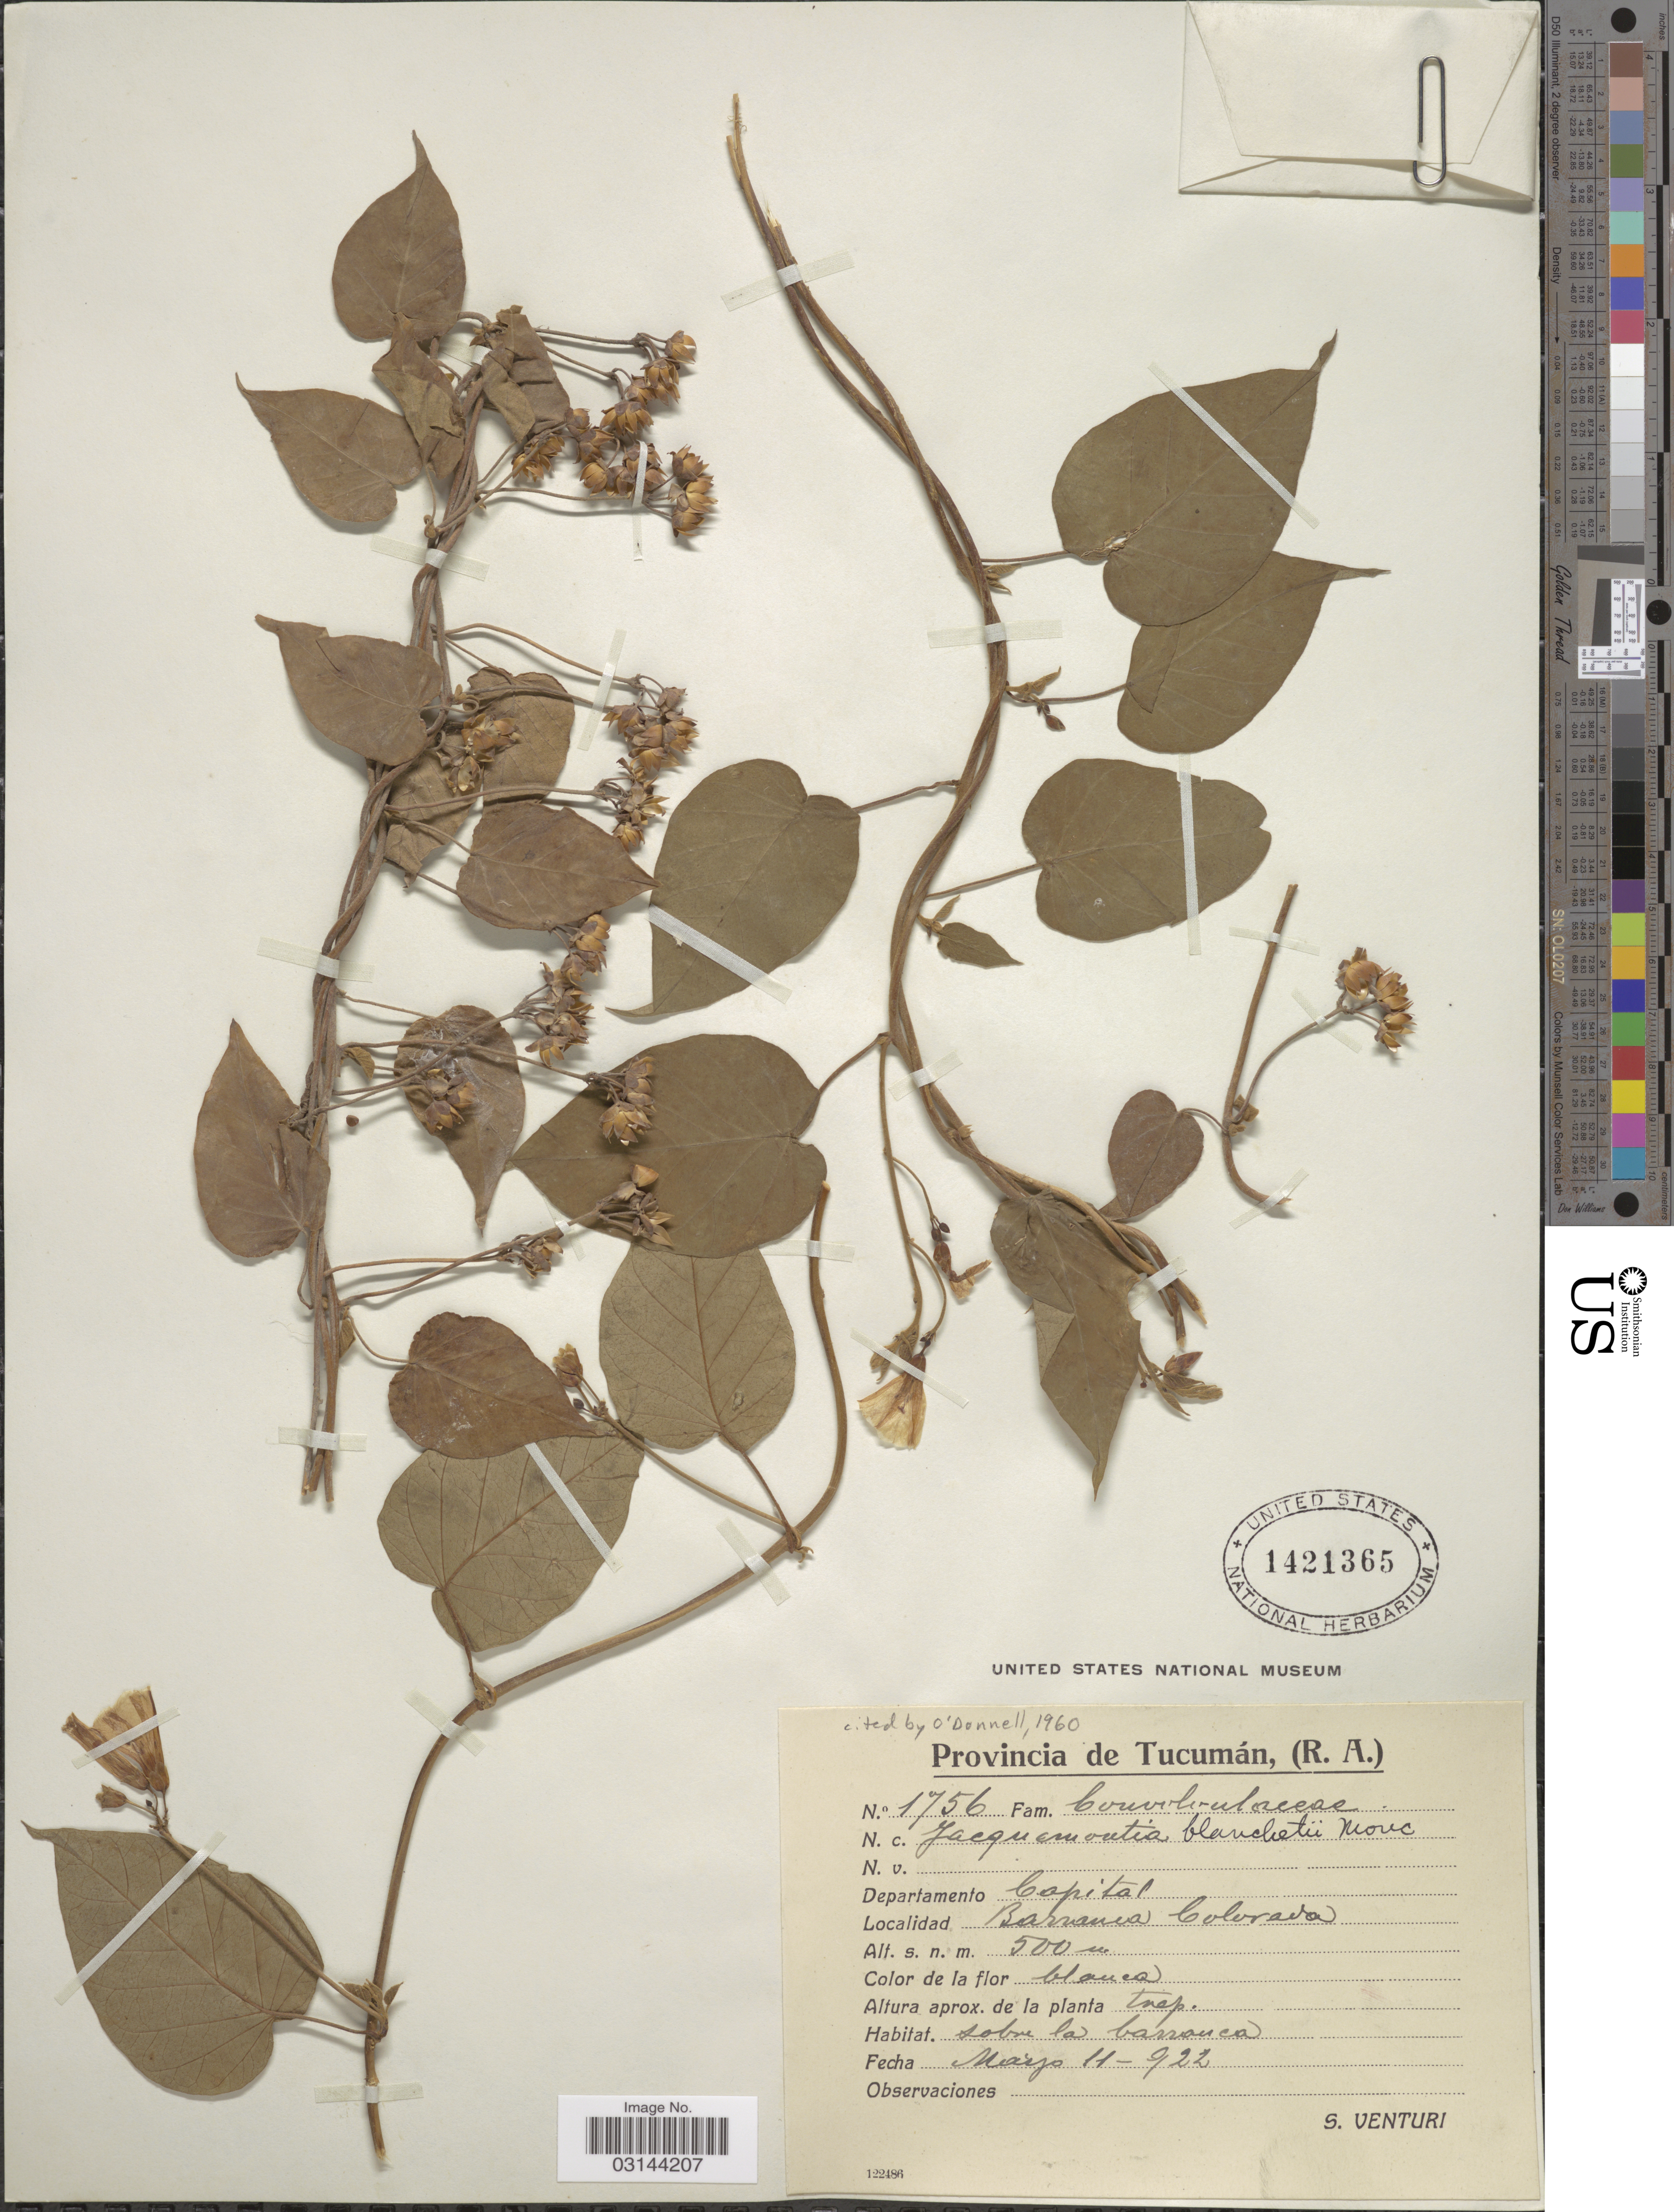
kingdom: Plantae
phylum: Tracheophyta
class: Magnoliopsida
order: Solanales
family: Convolvulaceae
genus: Jacquemontia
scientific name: Jacquemontia blanchetii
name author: Moric.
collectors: S. Venturi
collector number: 1756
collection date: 1922-03-11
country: Argentina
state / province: Tucuman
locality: Departamento Capital, Barranca Colorada.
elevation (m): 500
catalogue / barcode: US 1421365